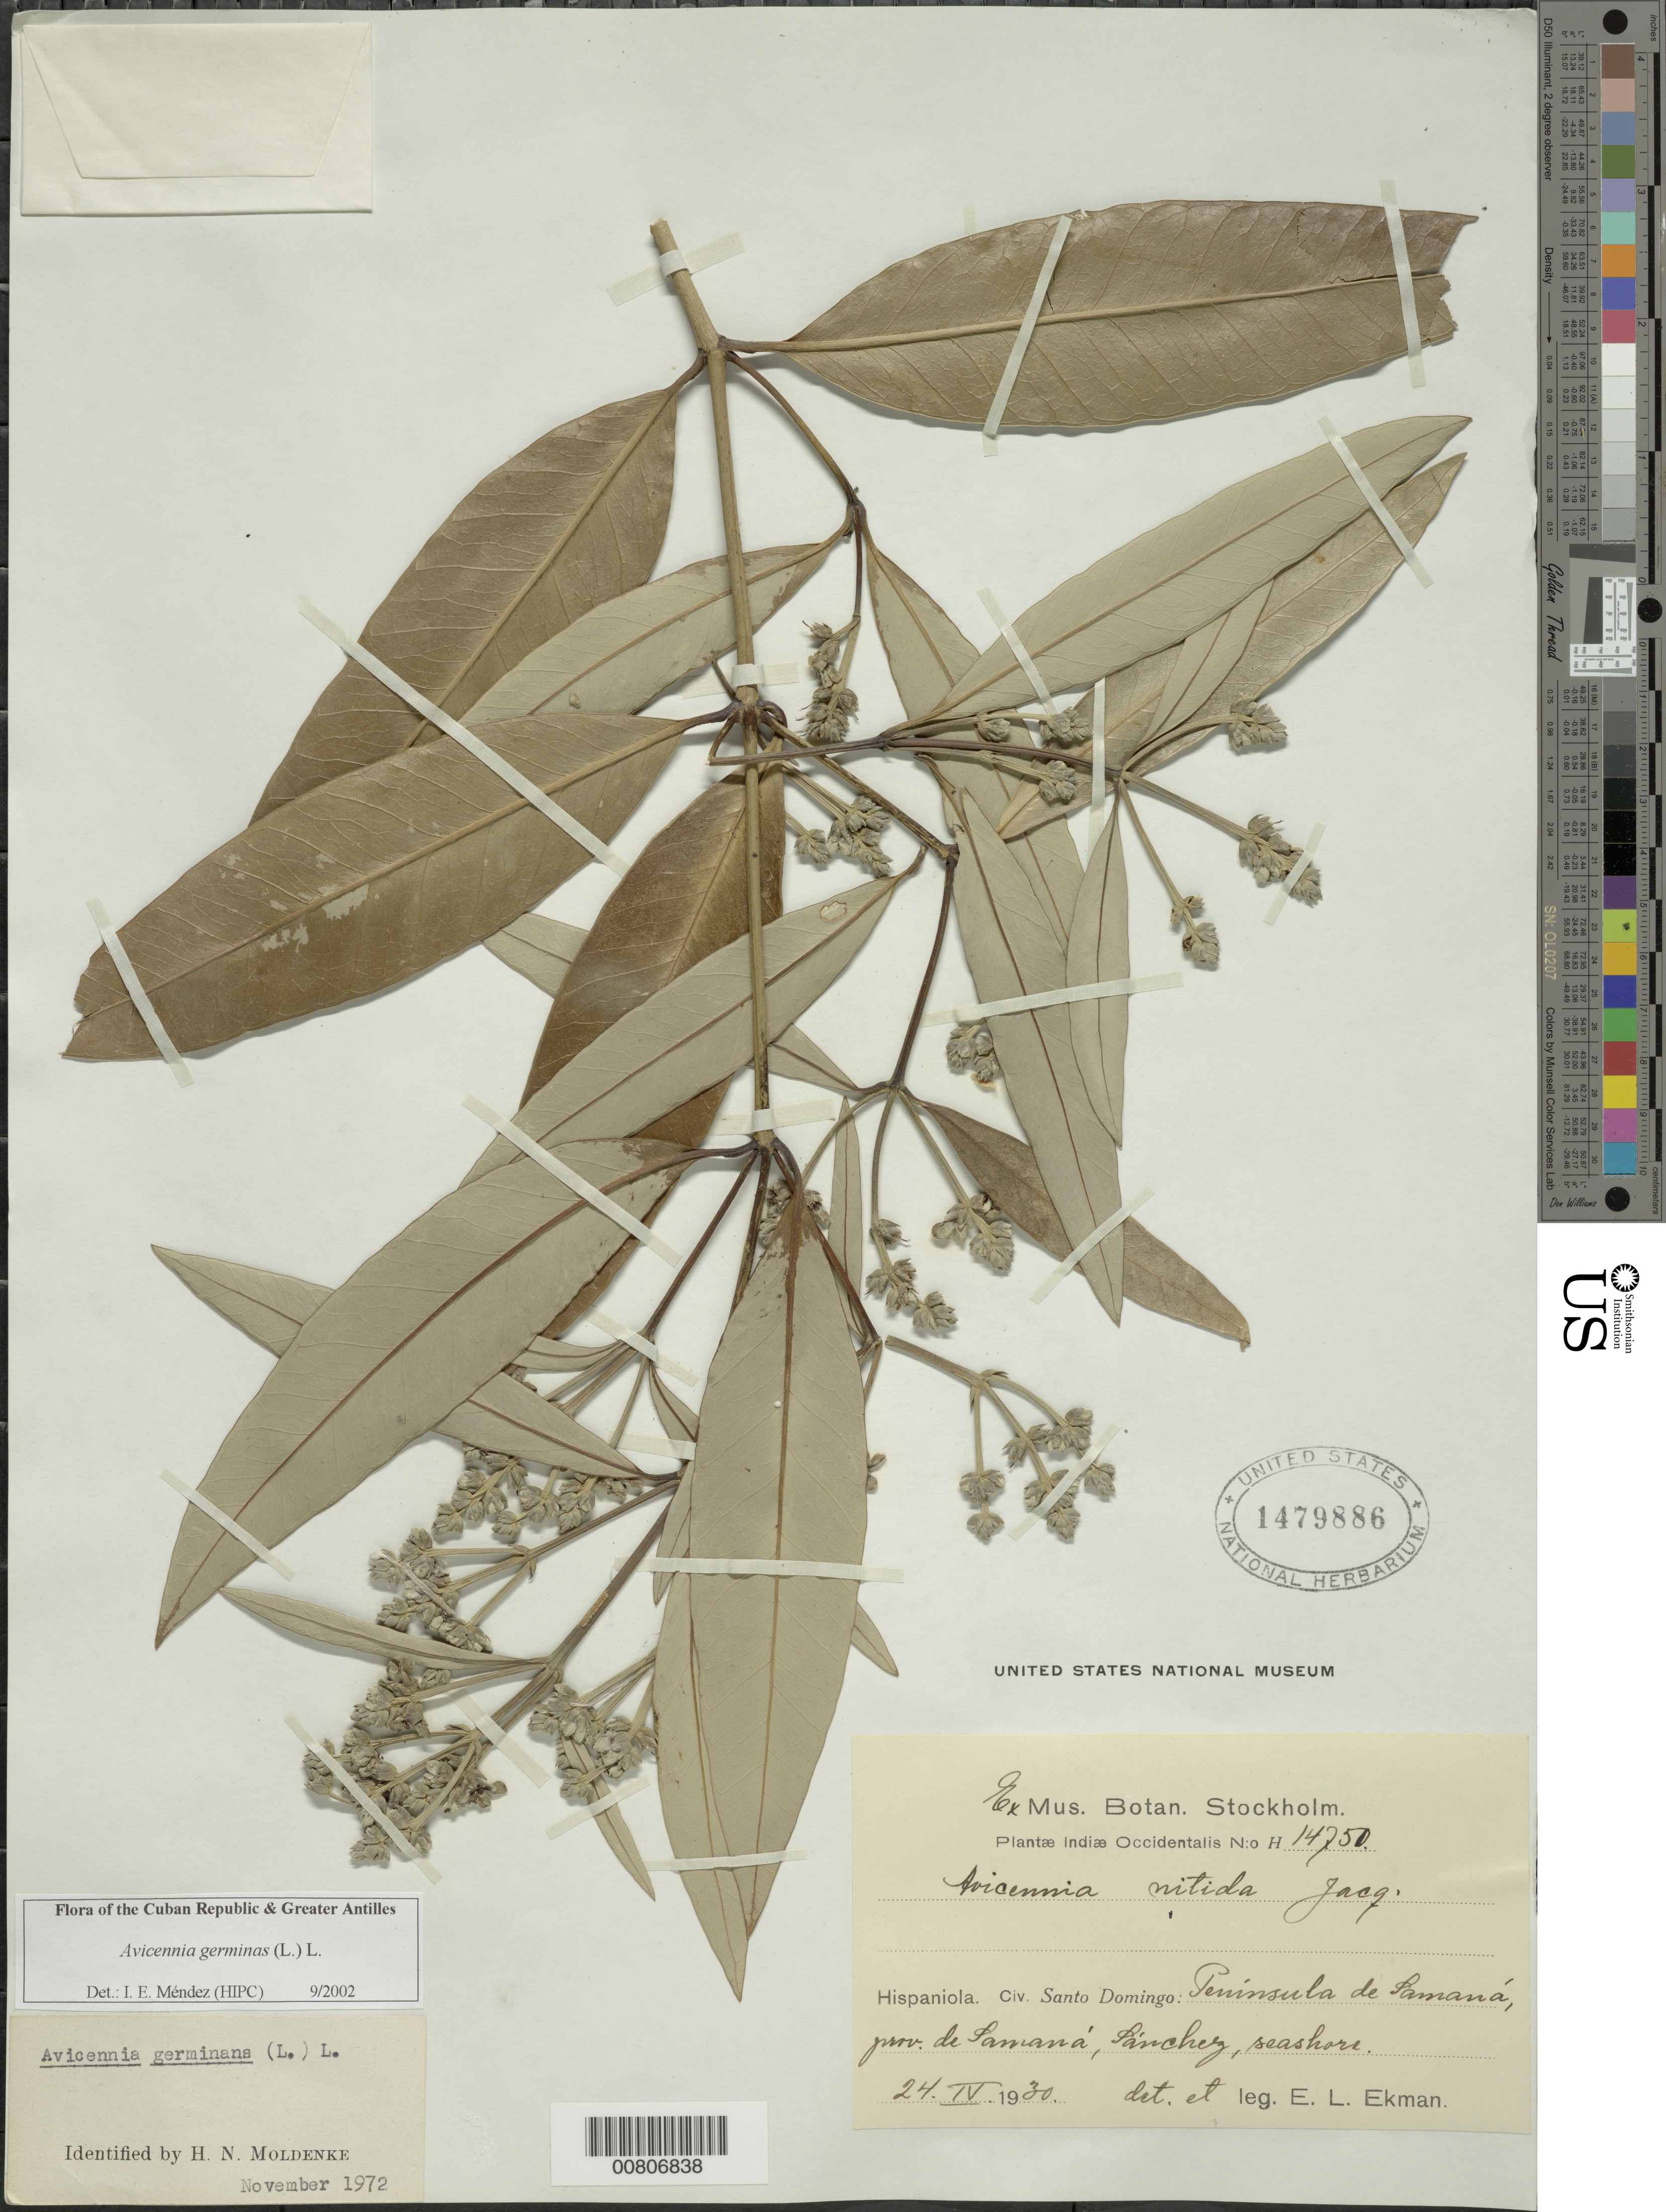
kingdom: Plantae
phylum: Tracheophyta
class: Magnoliopsida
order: Lamiales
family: Acanthaceae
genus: Avicennia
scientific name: Avicennia germinans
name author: (L.) L.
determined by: Méndez, Isidro E., (HIPC)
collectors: E. L. Ekman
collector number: H 14750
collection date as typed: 24 Apr 1930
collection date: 1930-04-24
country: Dominican Republic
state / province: Samana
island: Hispaniola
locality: Peninsula Samaná, Sánchez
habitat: Seashore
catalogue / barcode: US 1479886